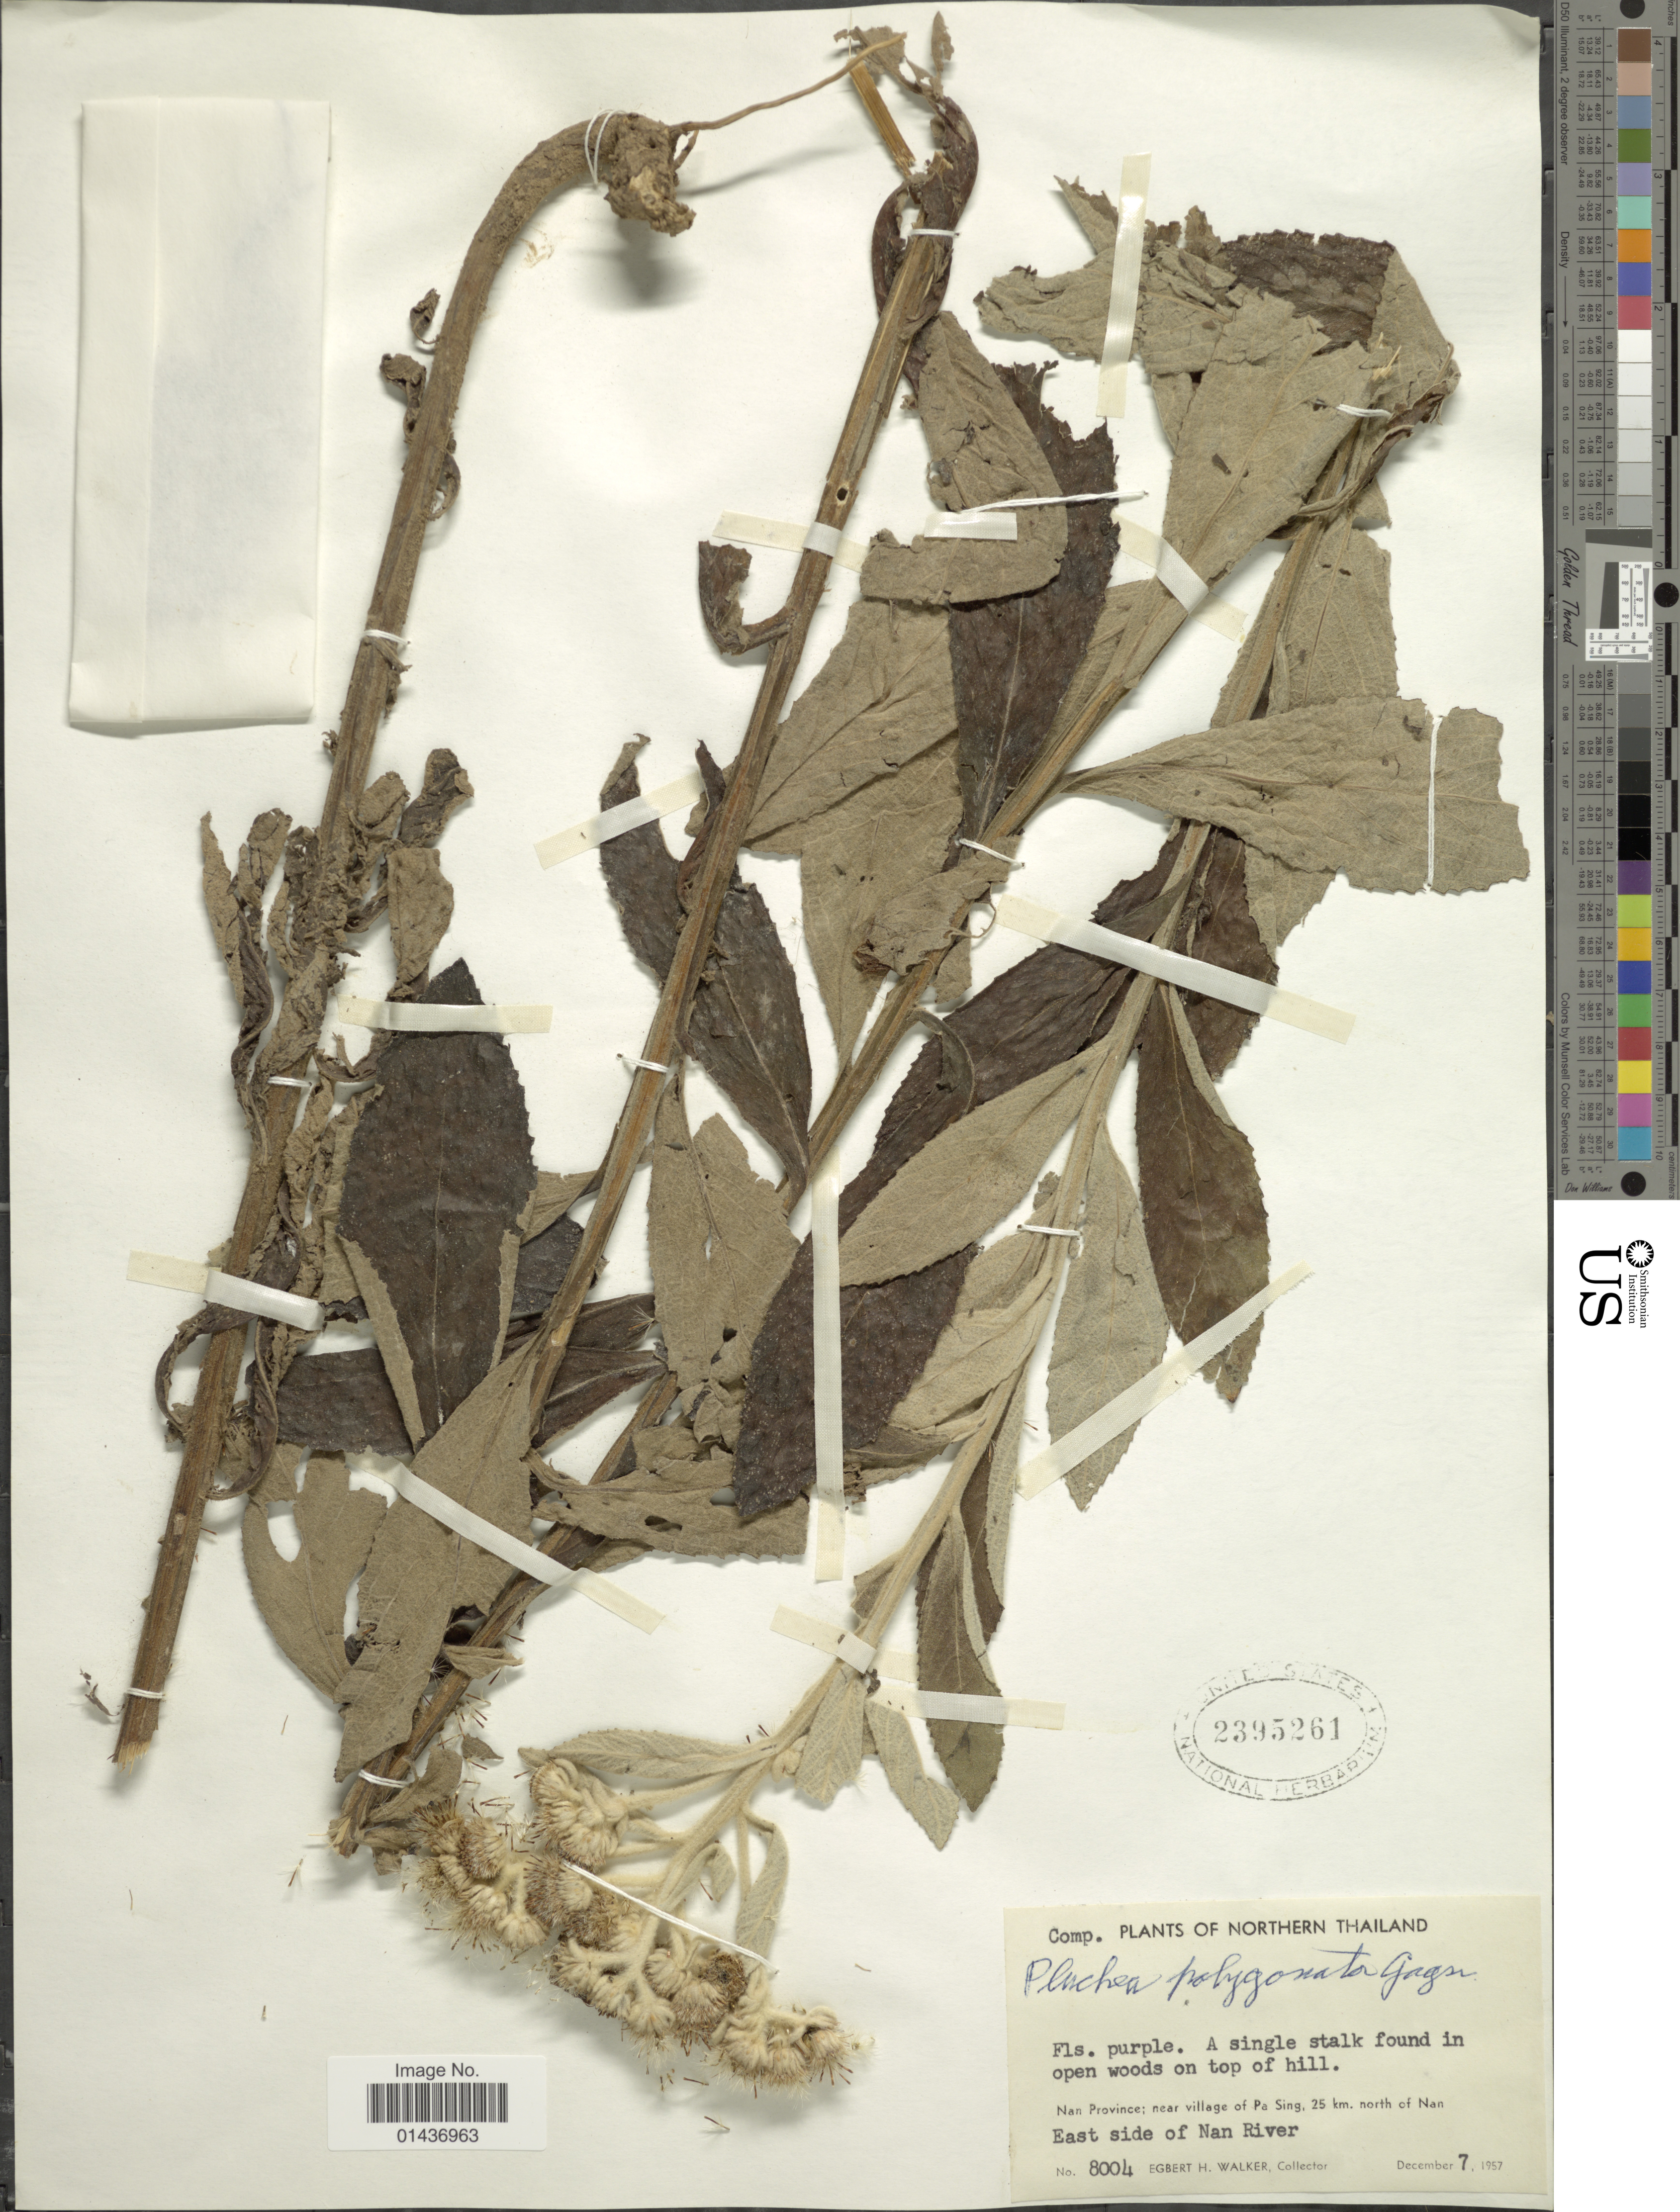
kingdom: Plantae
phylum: Tracheophyta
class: Magnoliopsida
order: Asterales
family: Asteraceae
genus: Pluchea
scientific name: Pluchea polygonata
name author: (DC.) Gagnep.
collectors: E. H. Walker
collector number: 8004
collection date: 1957-12-07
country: Thailand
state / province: Nan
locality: Nan Province: near village of Pa Sing, 25 km. north of Nan, East side of Nan River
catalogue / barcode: US 2395261